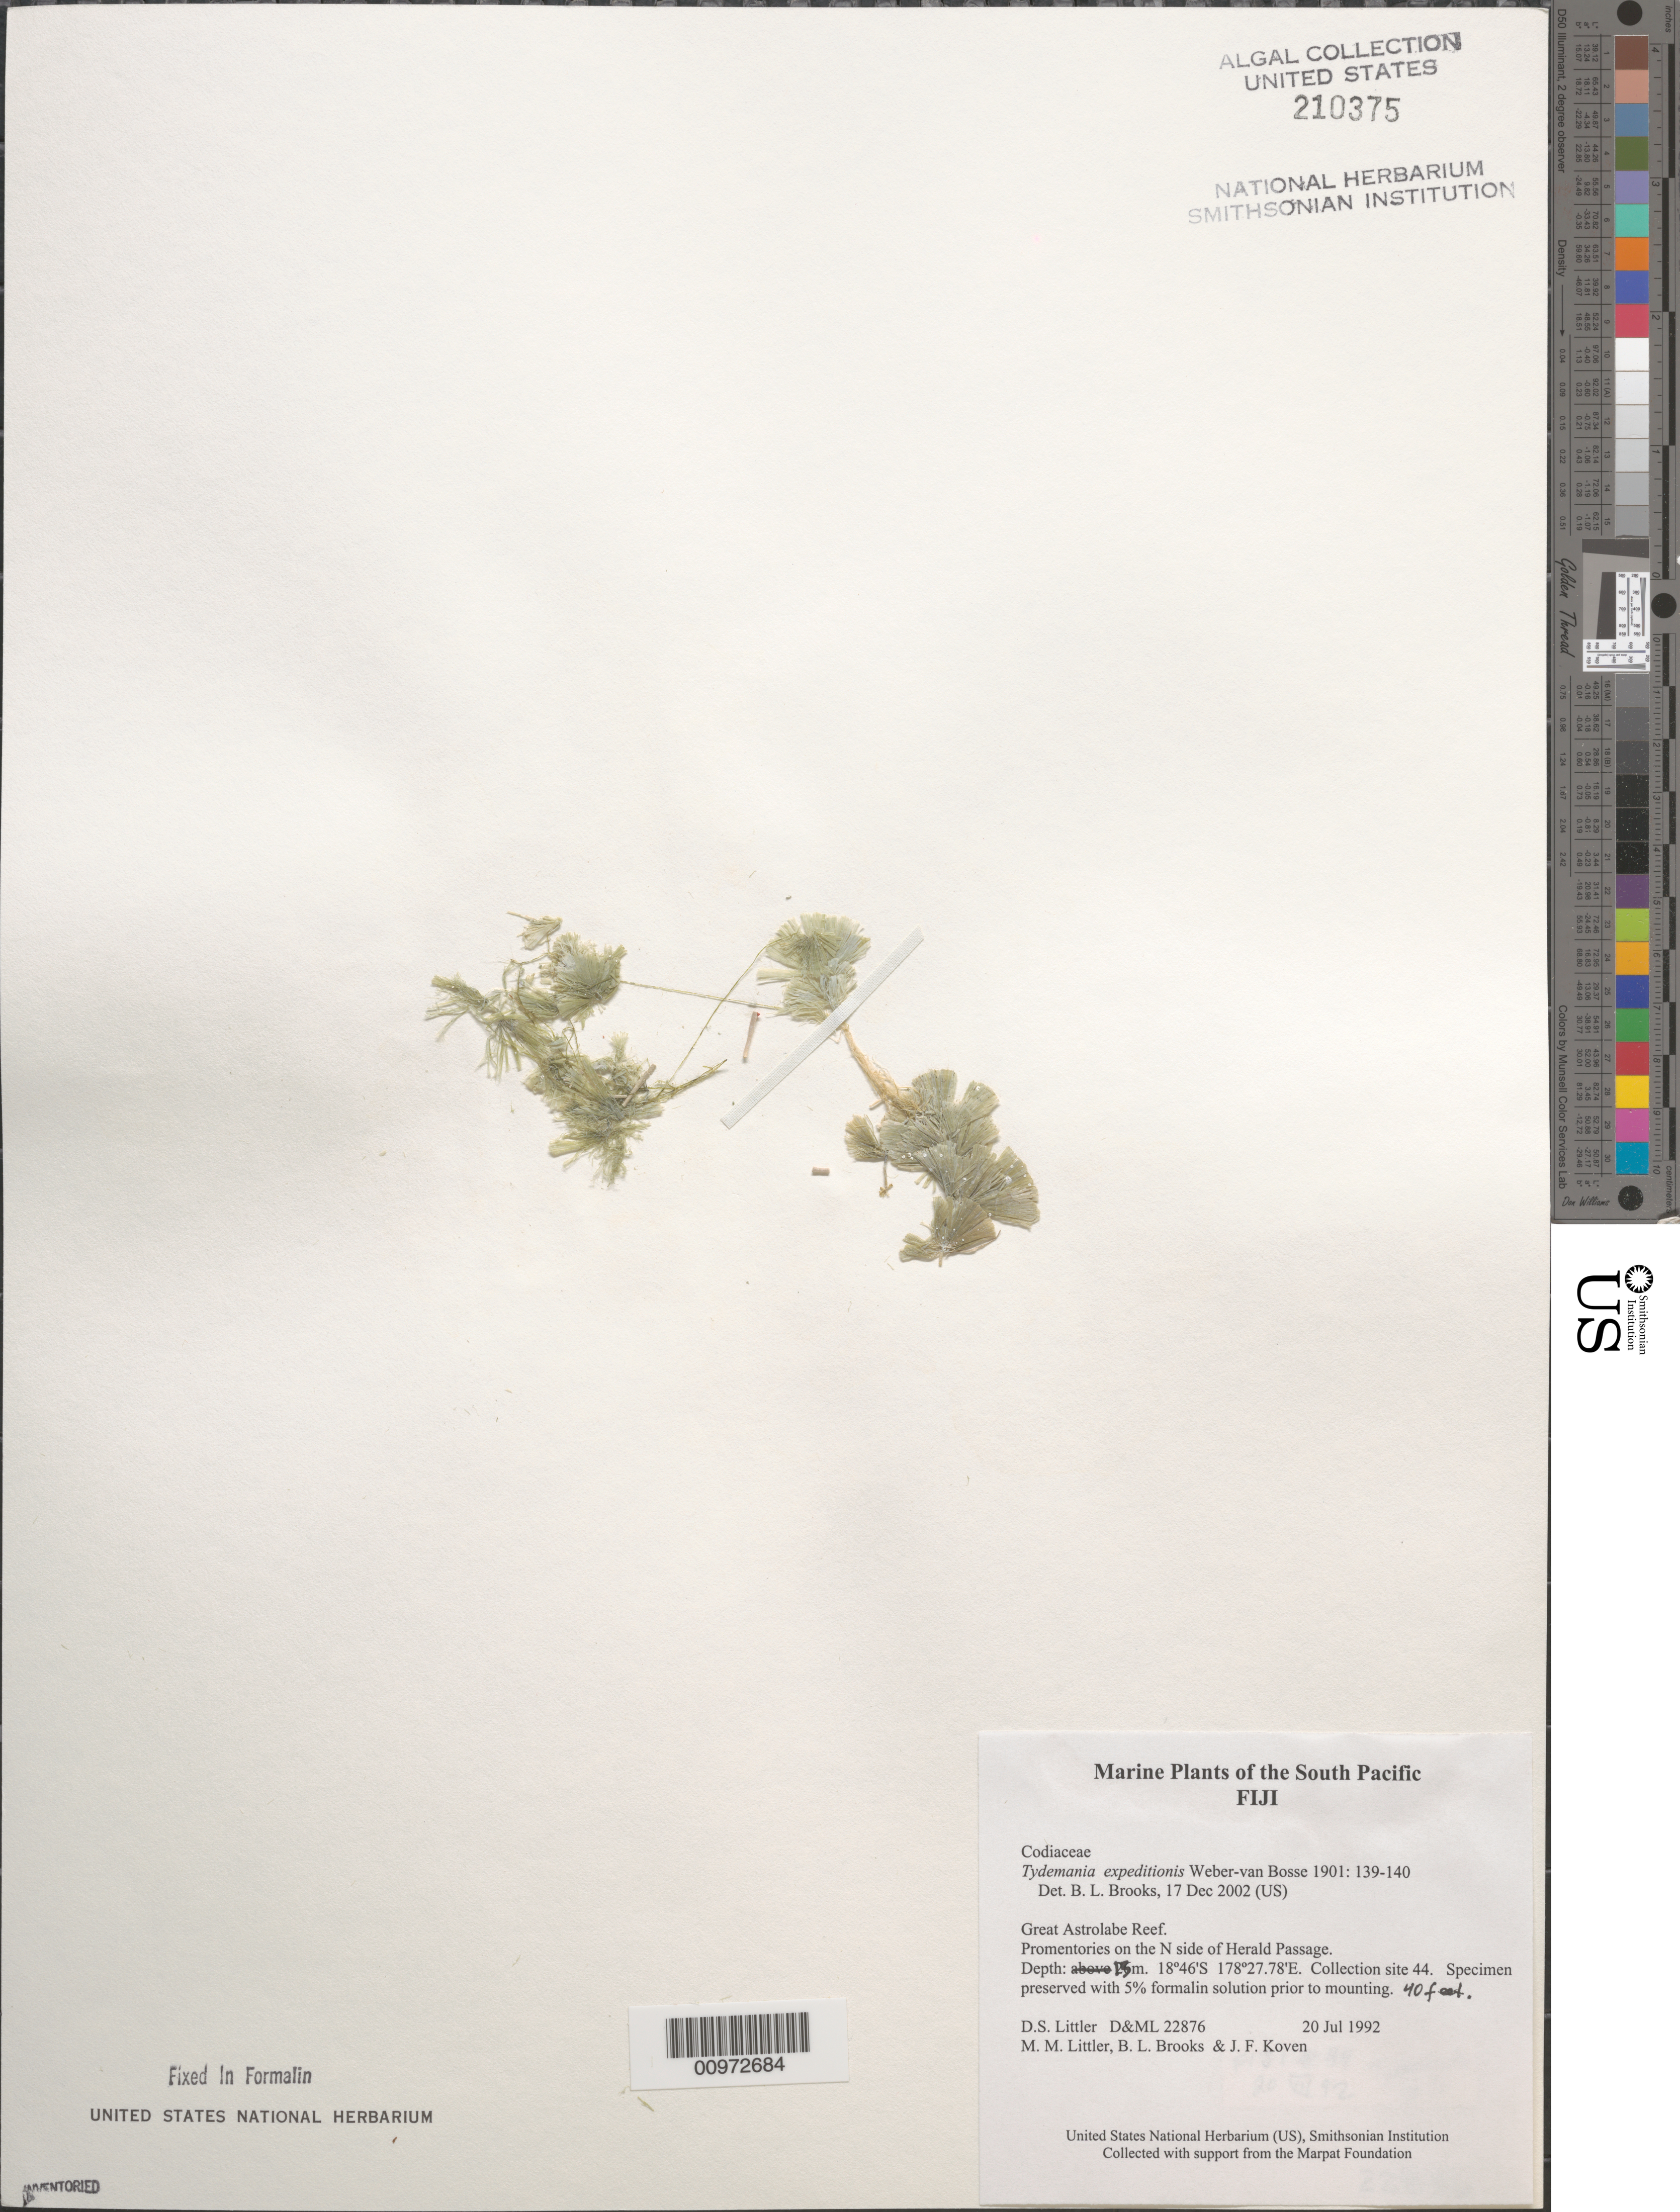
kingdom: Plantae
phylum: Chlorophyta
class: Ulvophyceae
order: Bryopsidales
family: Udoteaceae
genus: Tydemania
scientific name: Tydemania expeditionis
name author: Weber Bosse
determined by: Brooks, B. L., (BOT), Smithsonian Institution - National Museum of Natural History (UNITED STATES)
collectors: D. S. Littler, M. M. Littler, B. Brooks & J. Koven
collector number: D&ML 22876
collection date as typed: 20 Jul 1992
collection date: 1992-07-20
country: Fiji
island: Great Astrolabe Reef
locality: Great Astrolabe Reef, promentories on north side of Herald Passage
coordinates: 18 46'S, 178 27.78'E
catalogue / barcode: US 210375